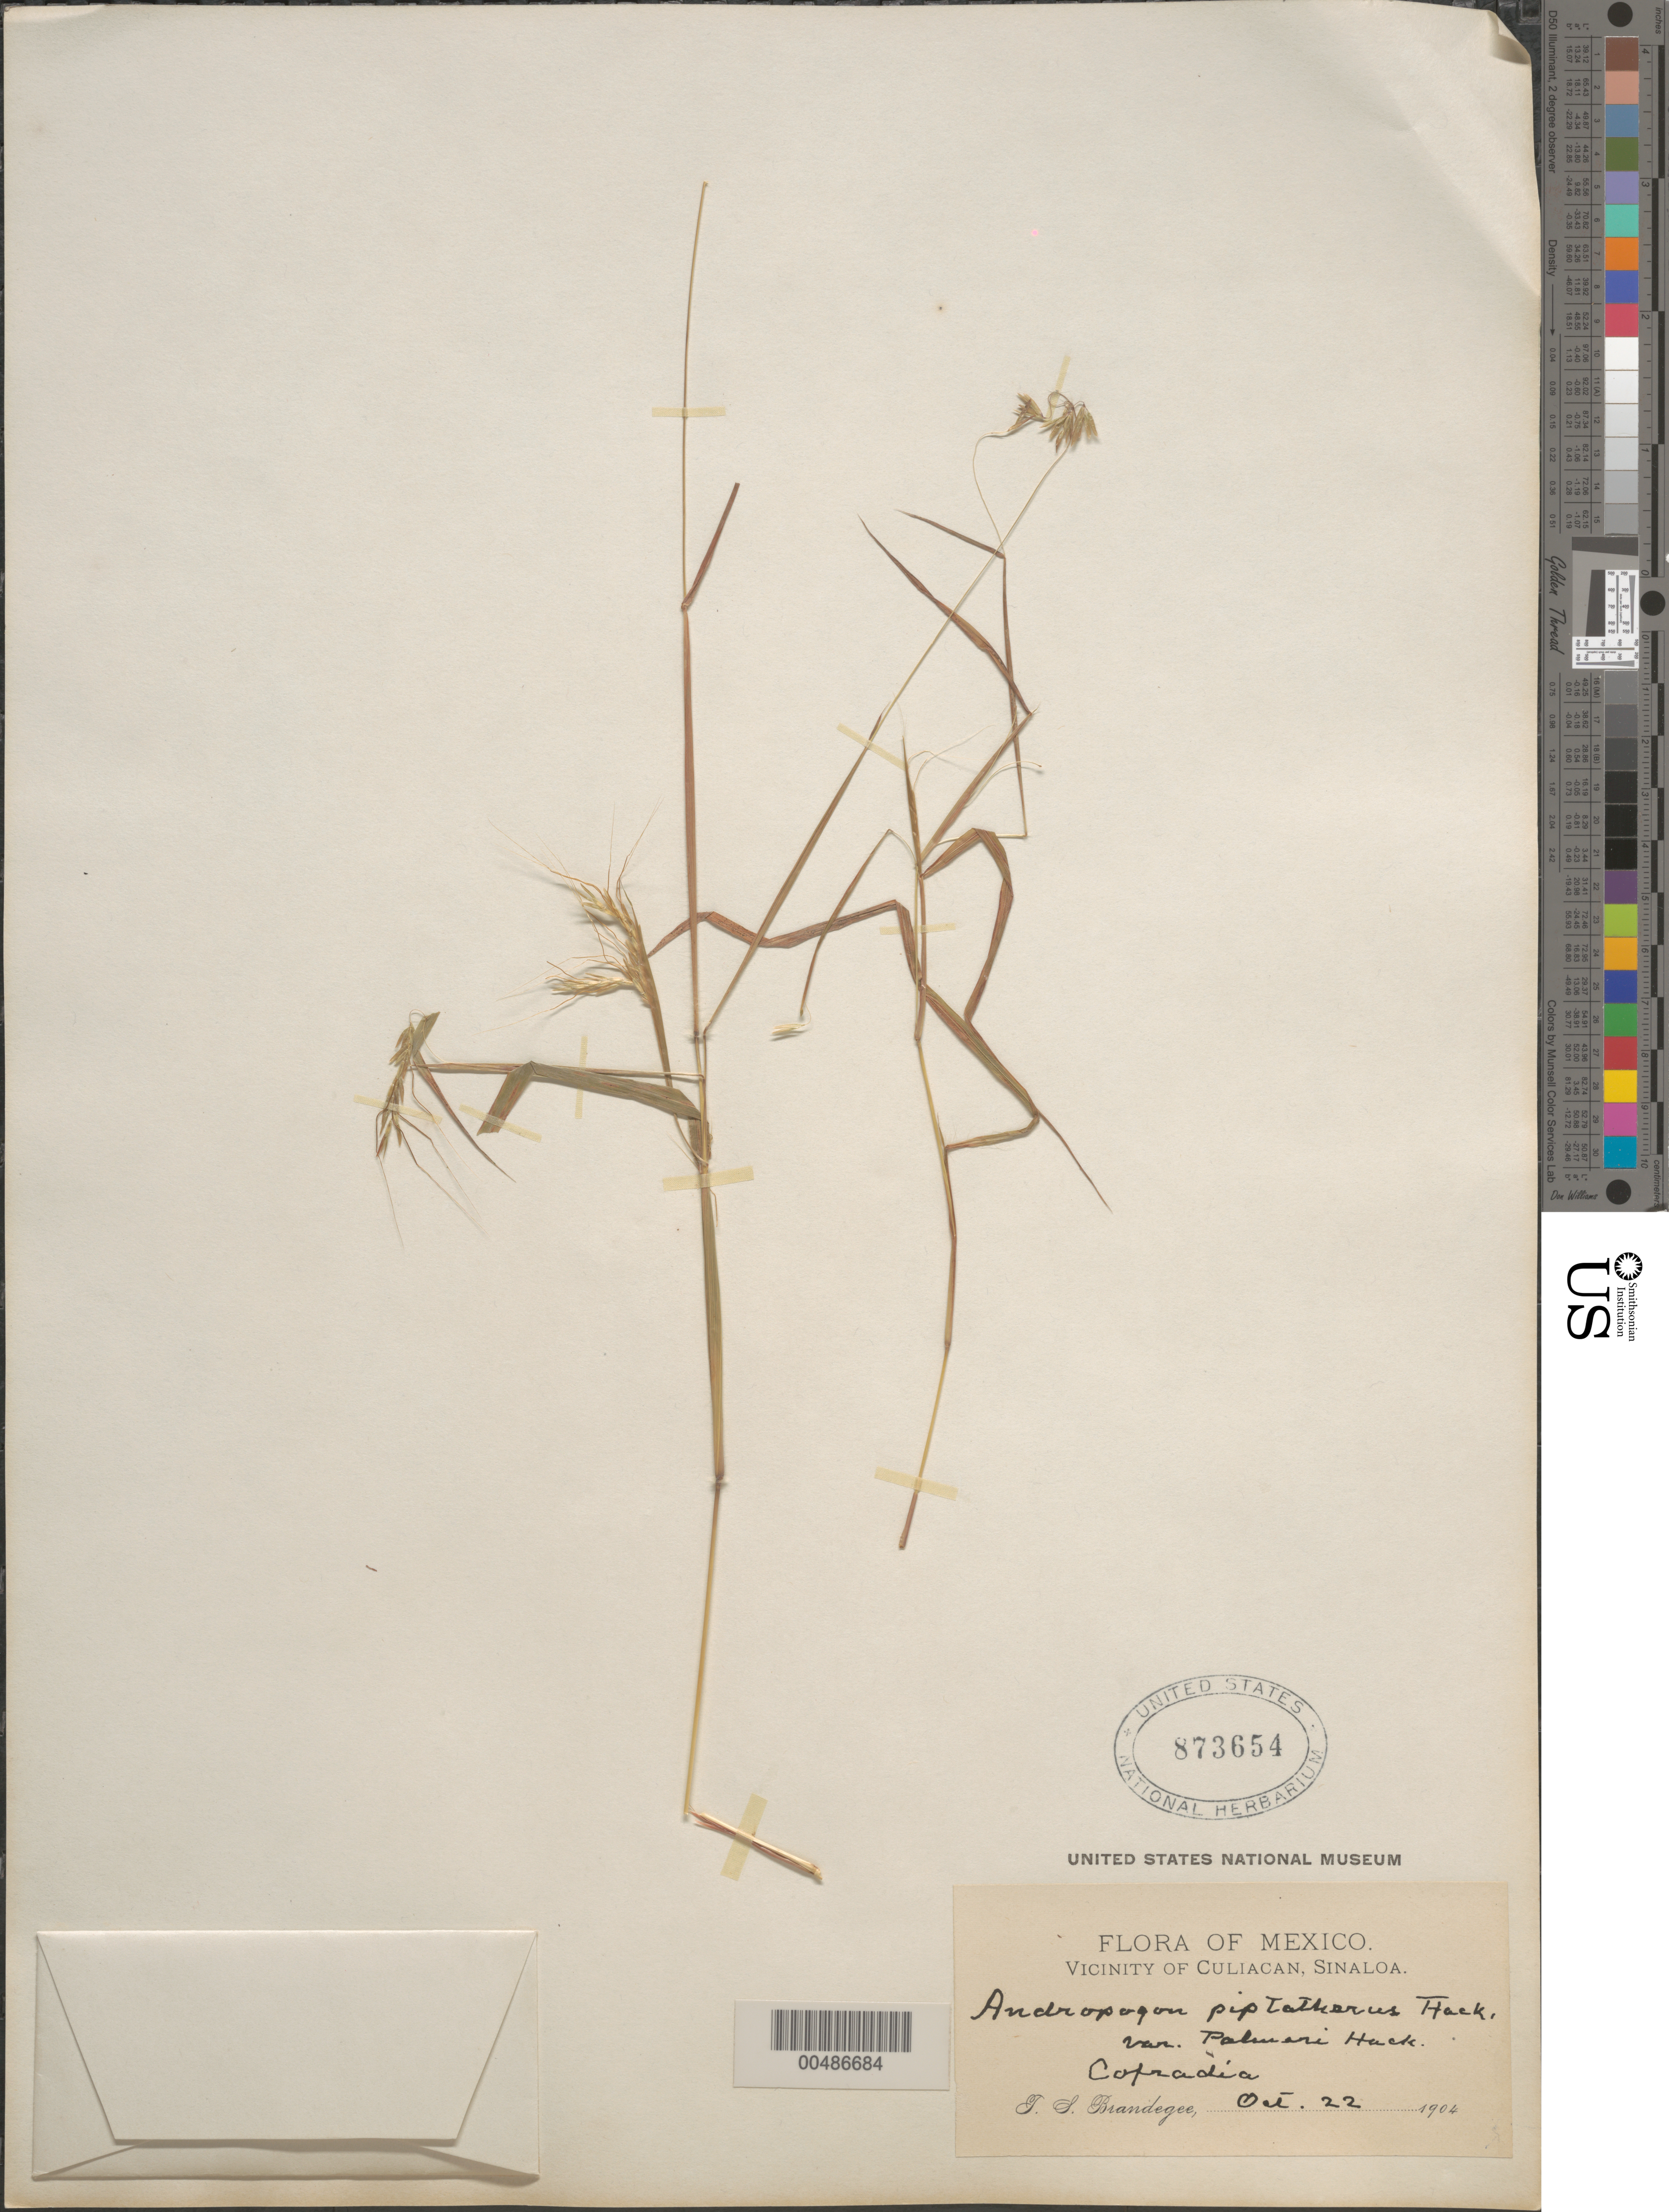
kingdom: Plantae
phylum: Tracheophyta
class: Liliopsida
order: Poales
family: Poaceae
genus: Euclasta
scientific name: Euclasta condylotricha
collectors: F. S. Brandegee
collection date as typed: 22 Oct 1904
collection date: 1904-10-22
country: Mexico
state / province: Sinaloa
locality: vicinity of Culiacan, Cofradia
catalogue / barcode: US 873654